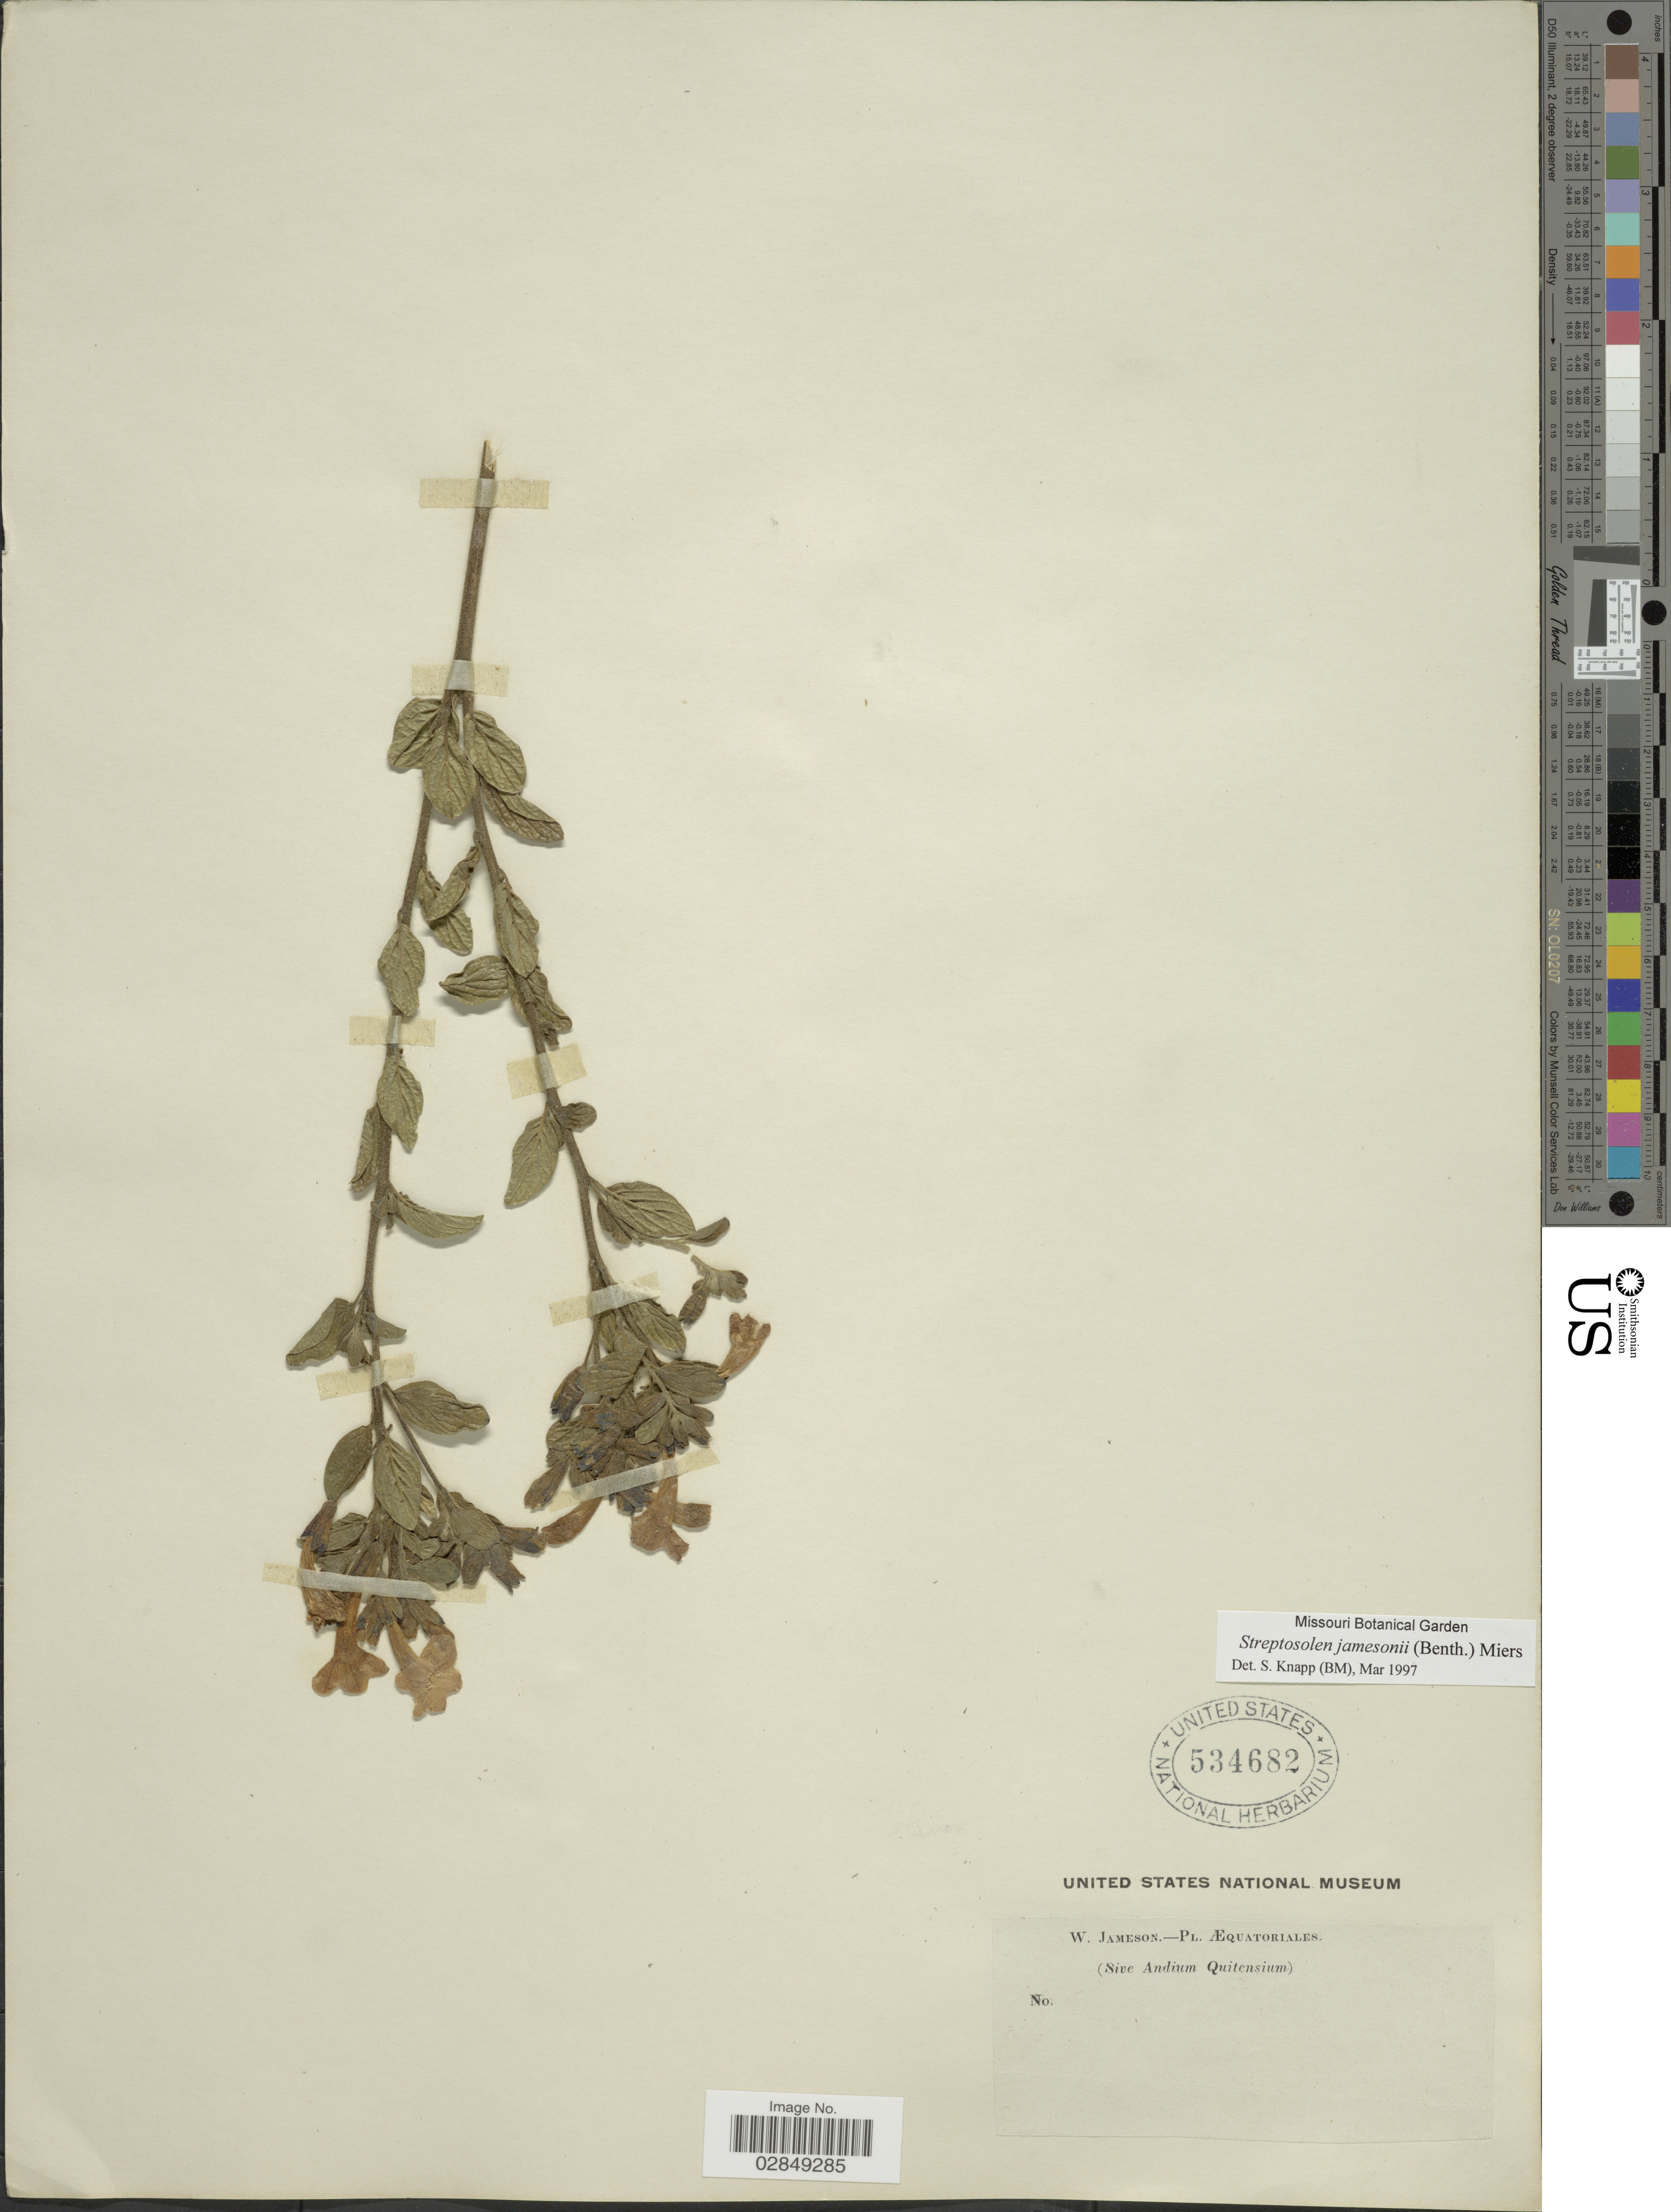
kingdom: Plantae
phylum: Tracheophyta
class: Magnoliopsida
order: Solanales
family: Solanaceae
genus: Streptosolen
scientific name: Streptosolen jamesonii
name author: (Benth.) Miers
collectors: W. Jameson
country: Ecuador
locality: Æquatoriales.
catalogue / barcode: US 534682